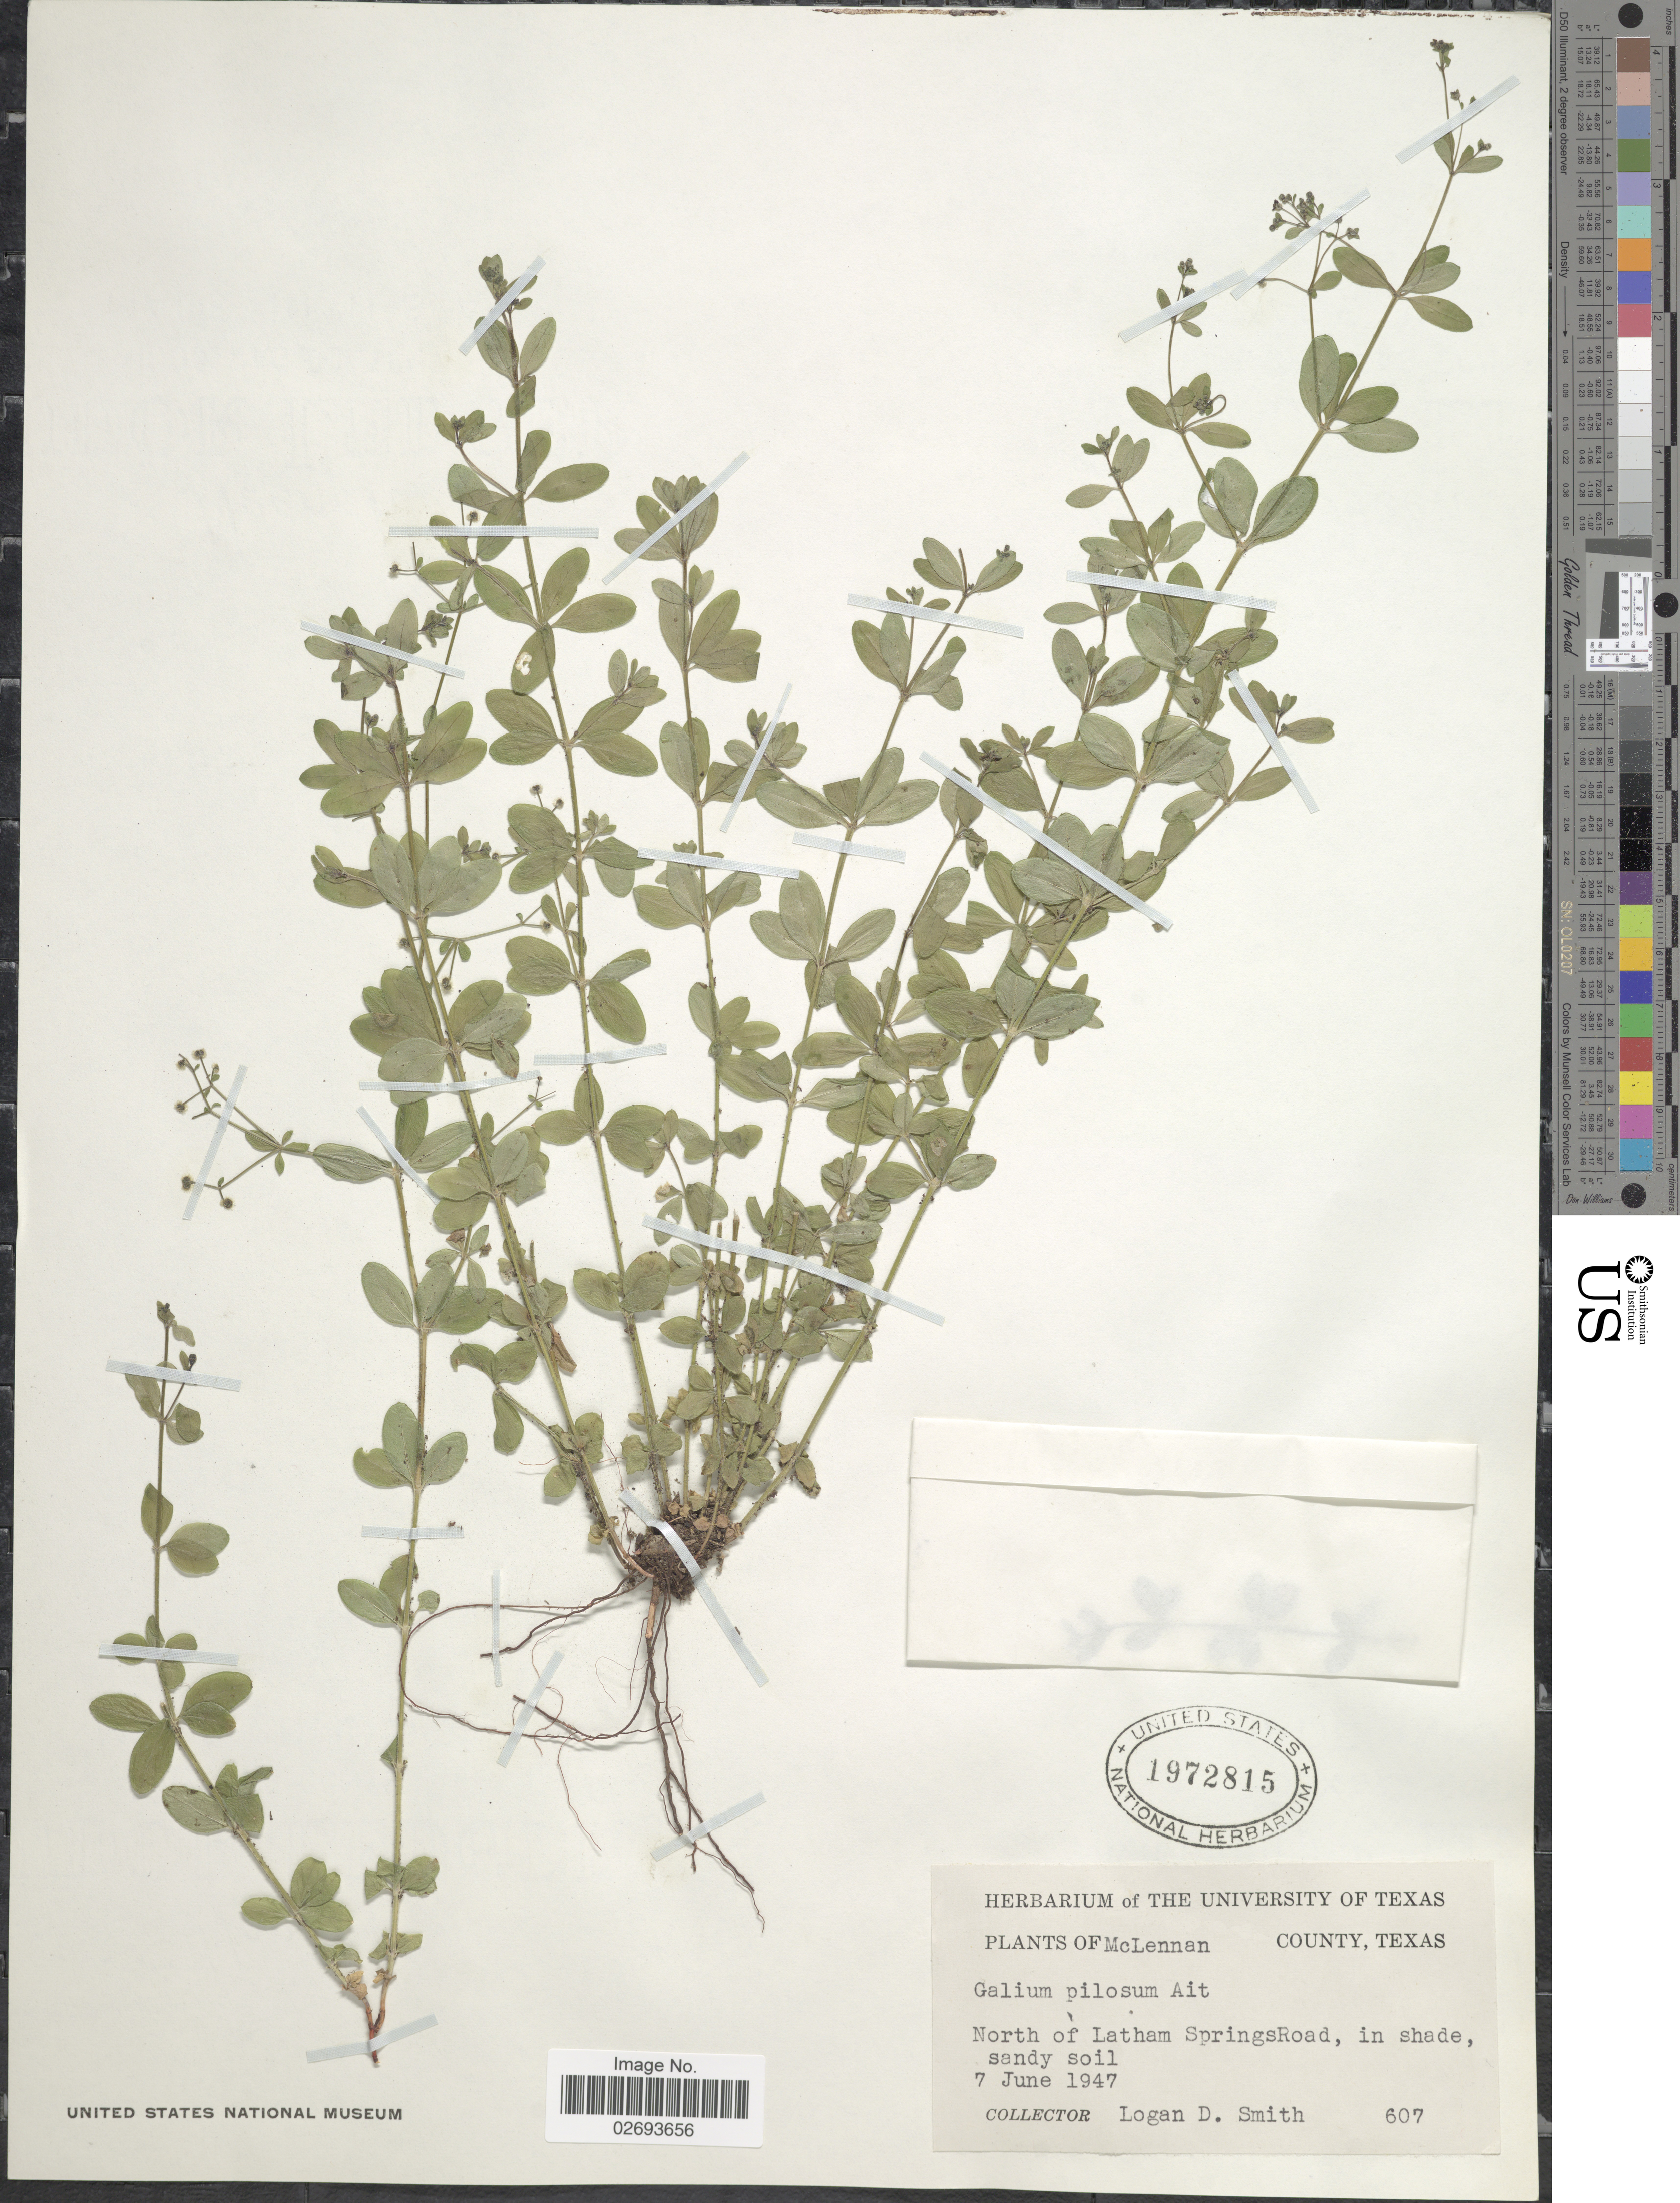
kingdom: Plantae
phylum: Tracheophyta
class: Magnoliopsida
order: Gentianales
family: Rubiaceae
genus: Galium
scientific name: Galium pilosum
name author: Aiton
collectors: L. Smith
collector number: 607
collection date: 1947-06-07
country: United States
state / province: Texas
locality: McLennan County, North of Latham SpringsRoad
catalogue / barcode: US 1972815